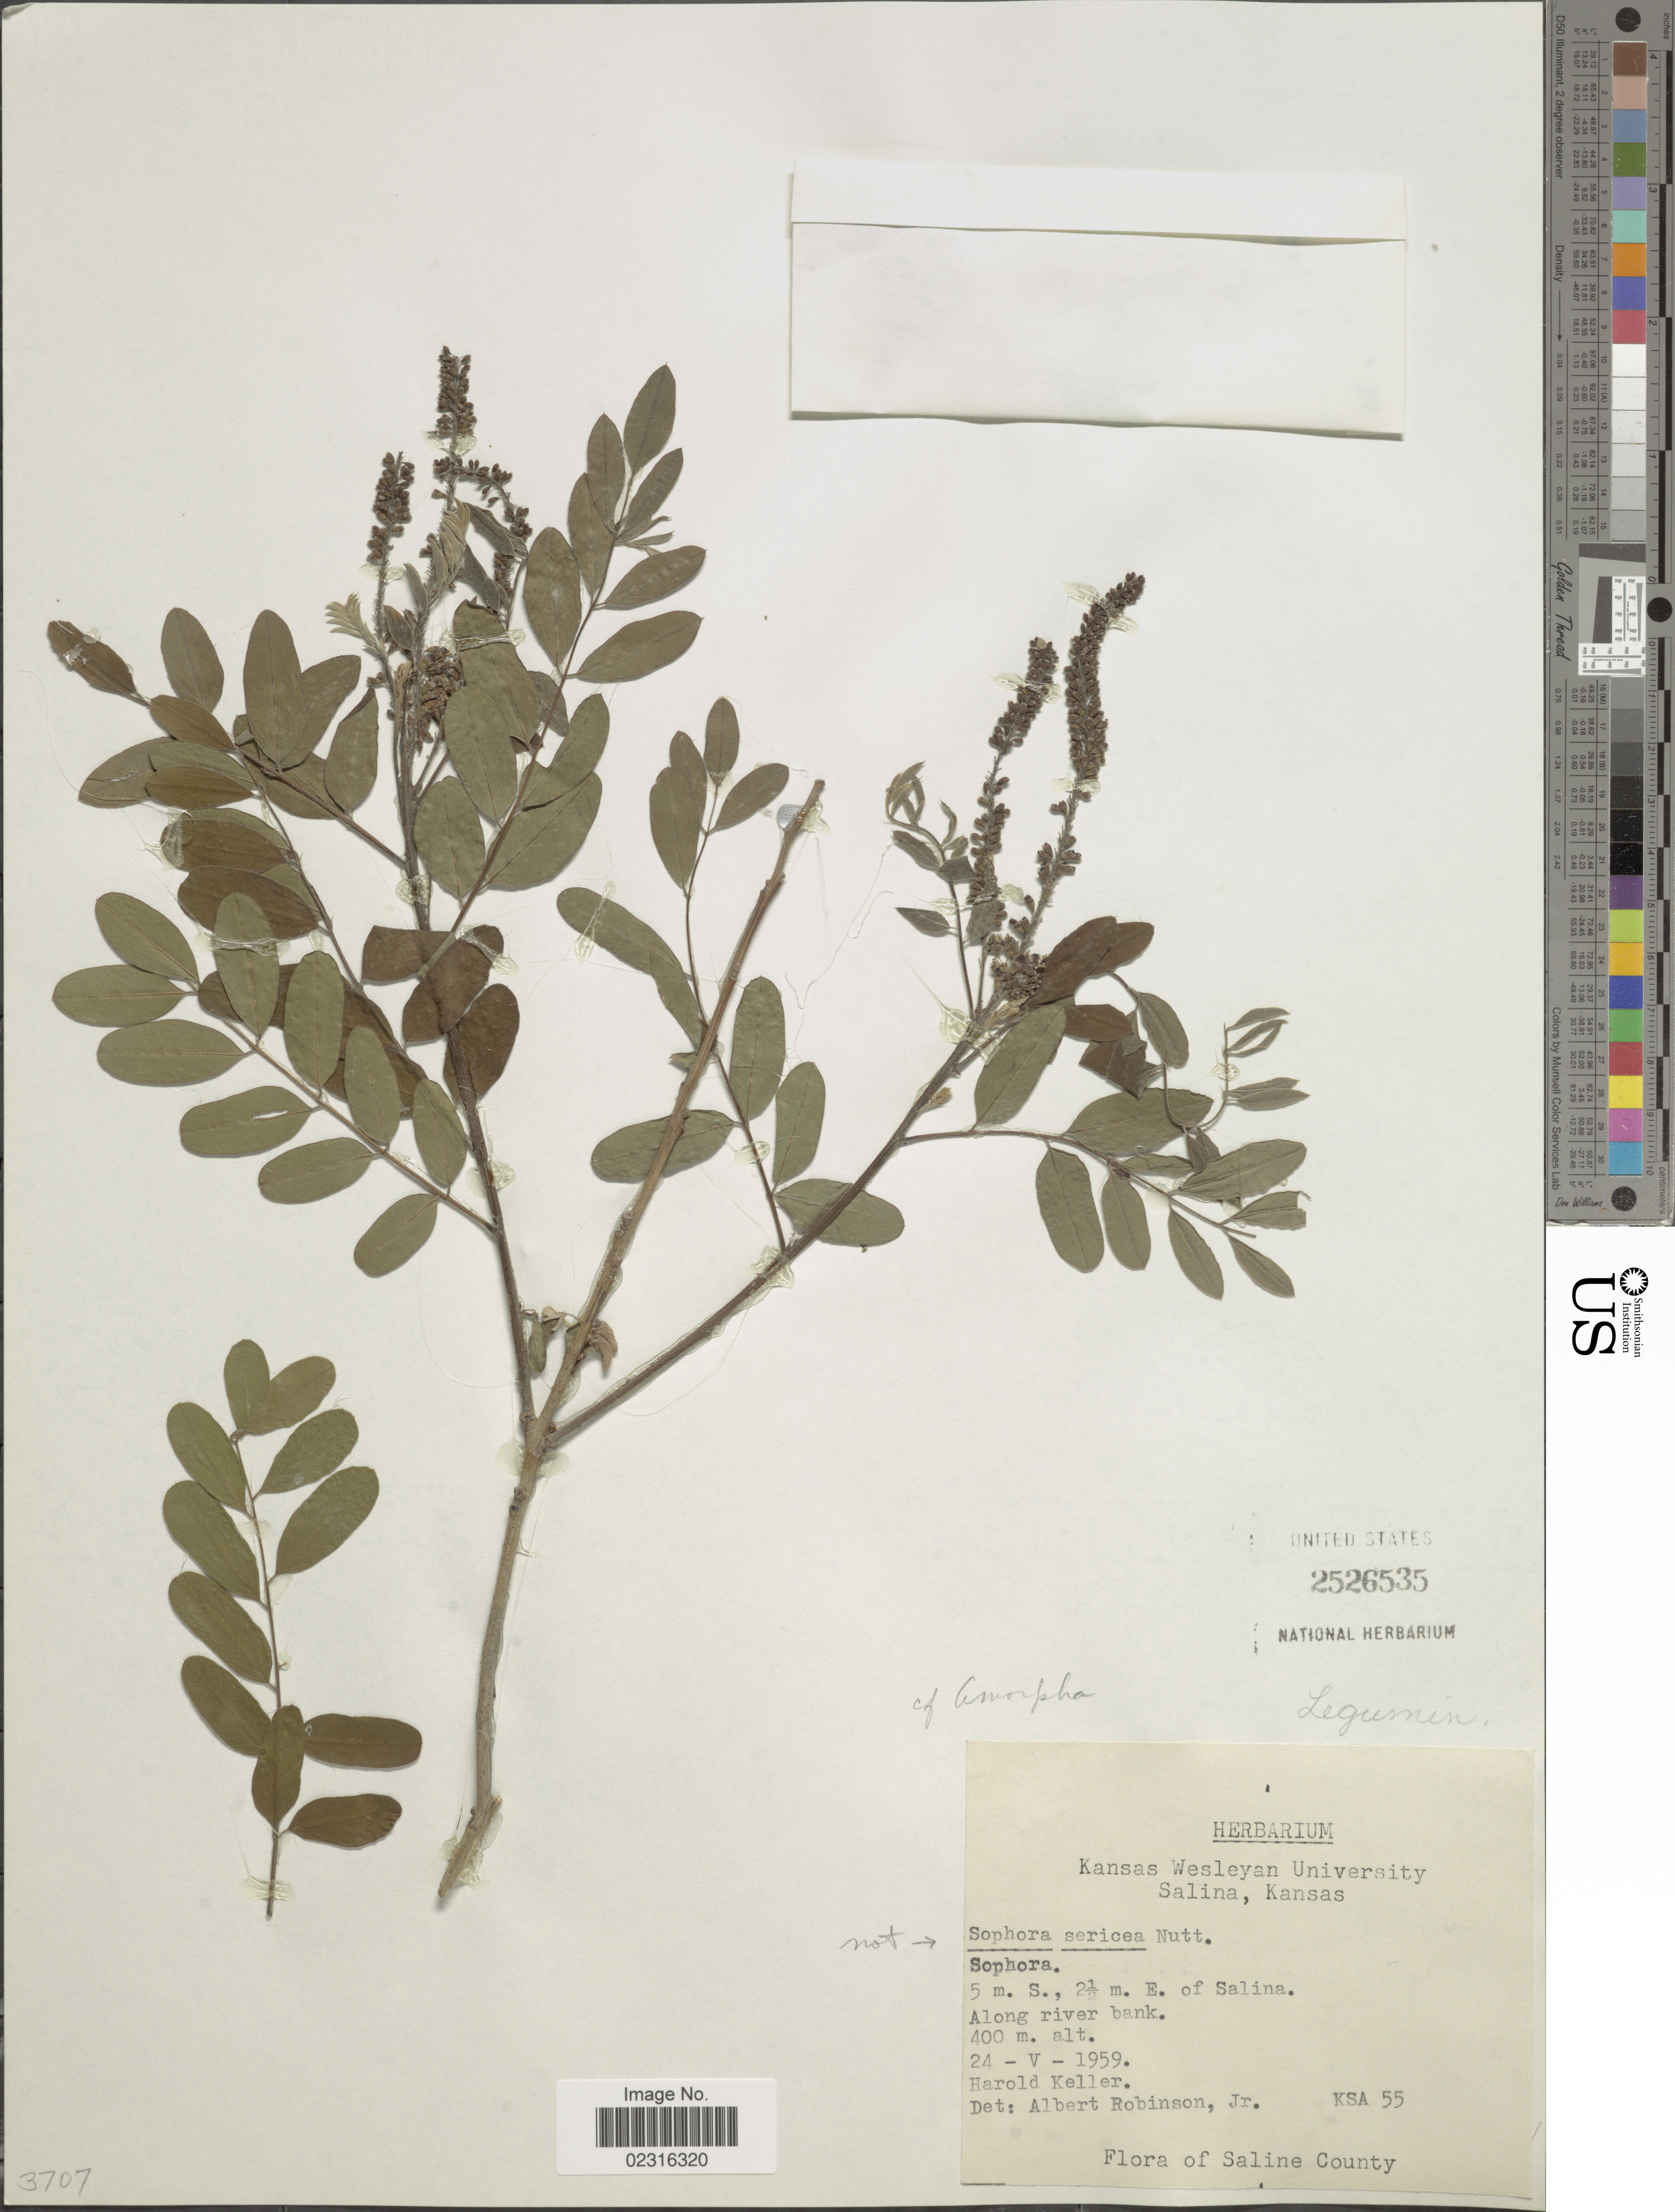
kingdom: Plantae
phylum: Tracheophyta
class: Magnoliopsida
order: Fabales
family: Fabaceae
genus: Amorpha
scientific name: Amorpha sp.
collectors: H. Keller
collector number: KSA55?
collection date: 1959-05-24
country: United States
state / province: Kansas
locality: Sophora, 5 m. S., 2 1/2 m. E. of Salina, along river bank.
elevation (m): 400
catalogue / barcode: US 2526535